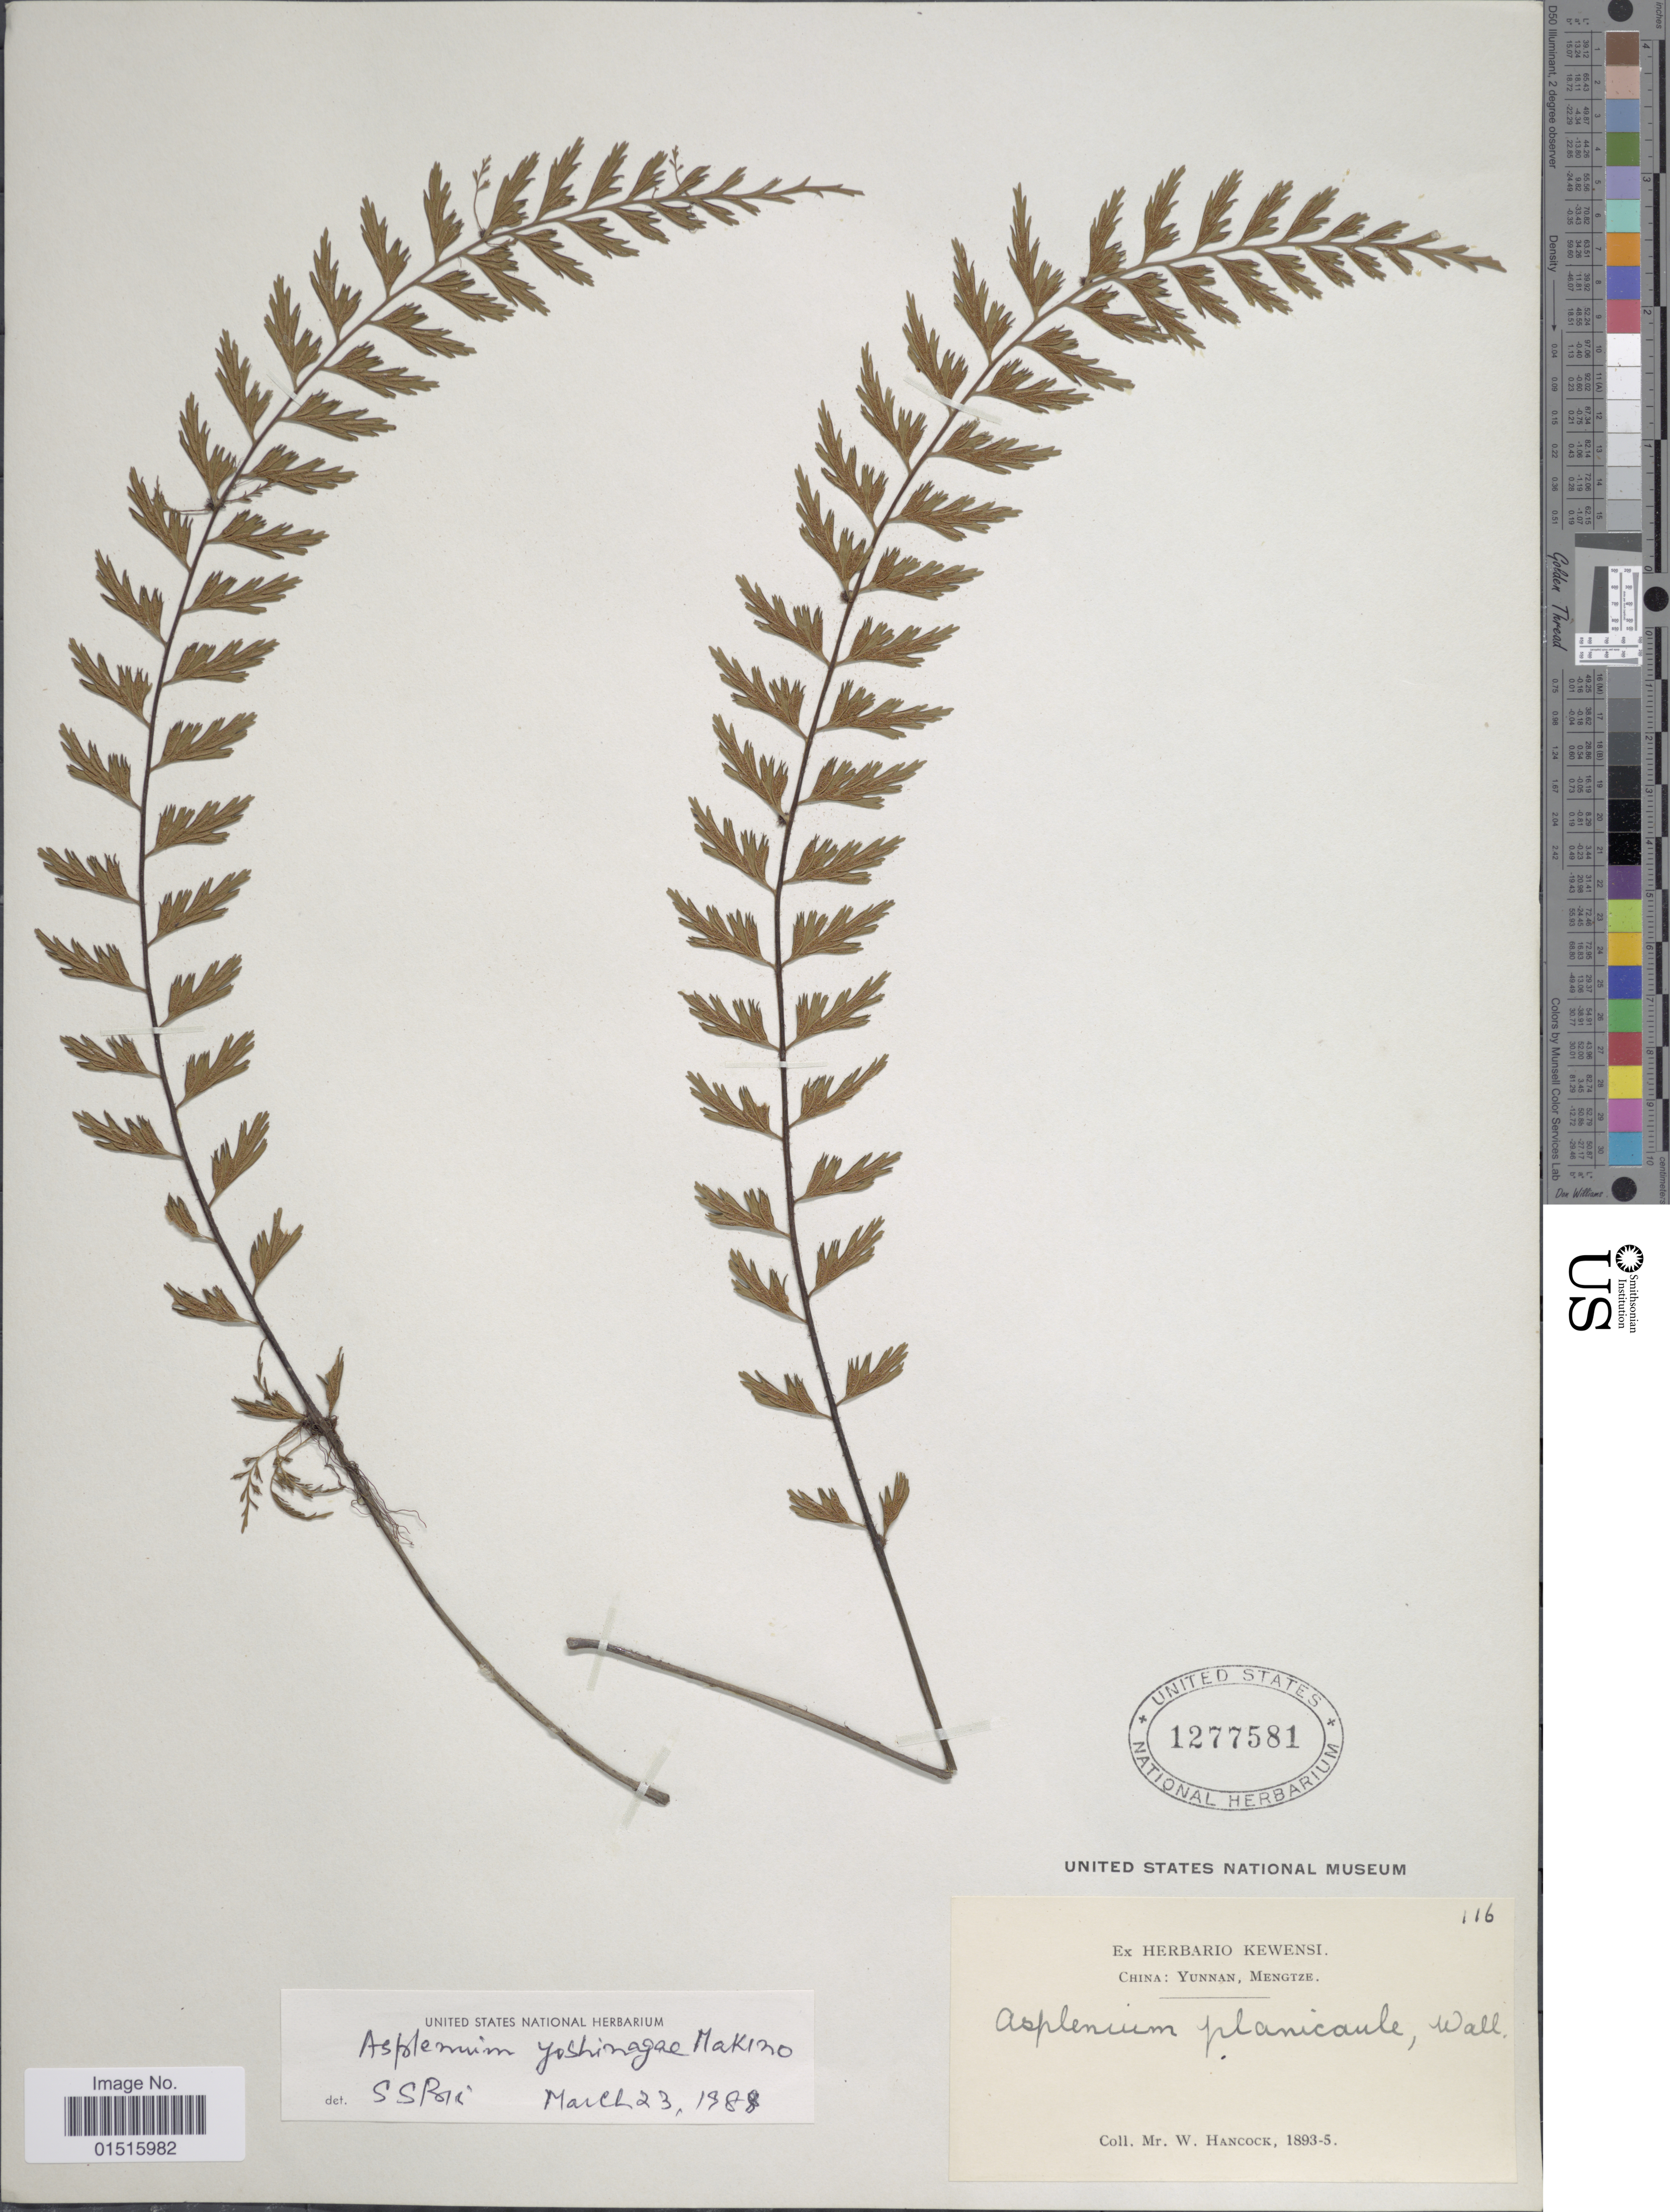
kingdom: Plantae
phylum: Tracheophyta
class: Polypodiopsida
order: Polypodiales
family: Aspleniaceae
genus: Asplenium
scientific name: Asplenium yoshinagae var. planicaule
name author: (Wall. ex Mett.) C.V. Morton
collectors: W. Hancock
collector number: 116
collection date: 1893/1895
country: China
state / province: Yunnan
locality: Mengtze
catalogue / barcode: US 1277581